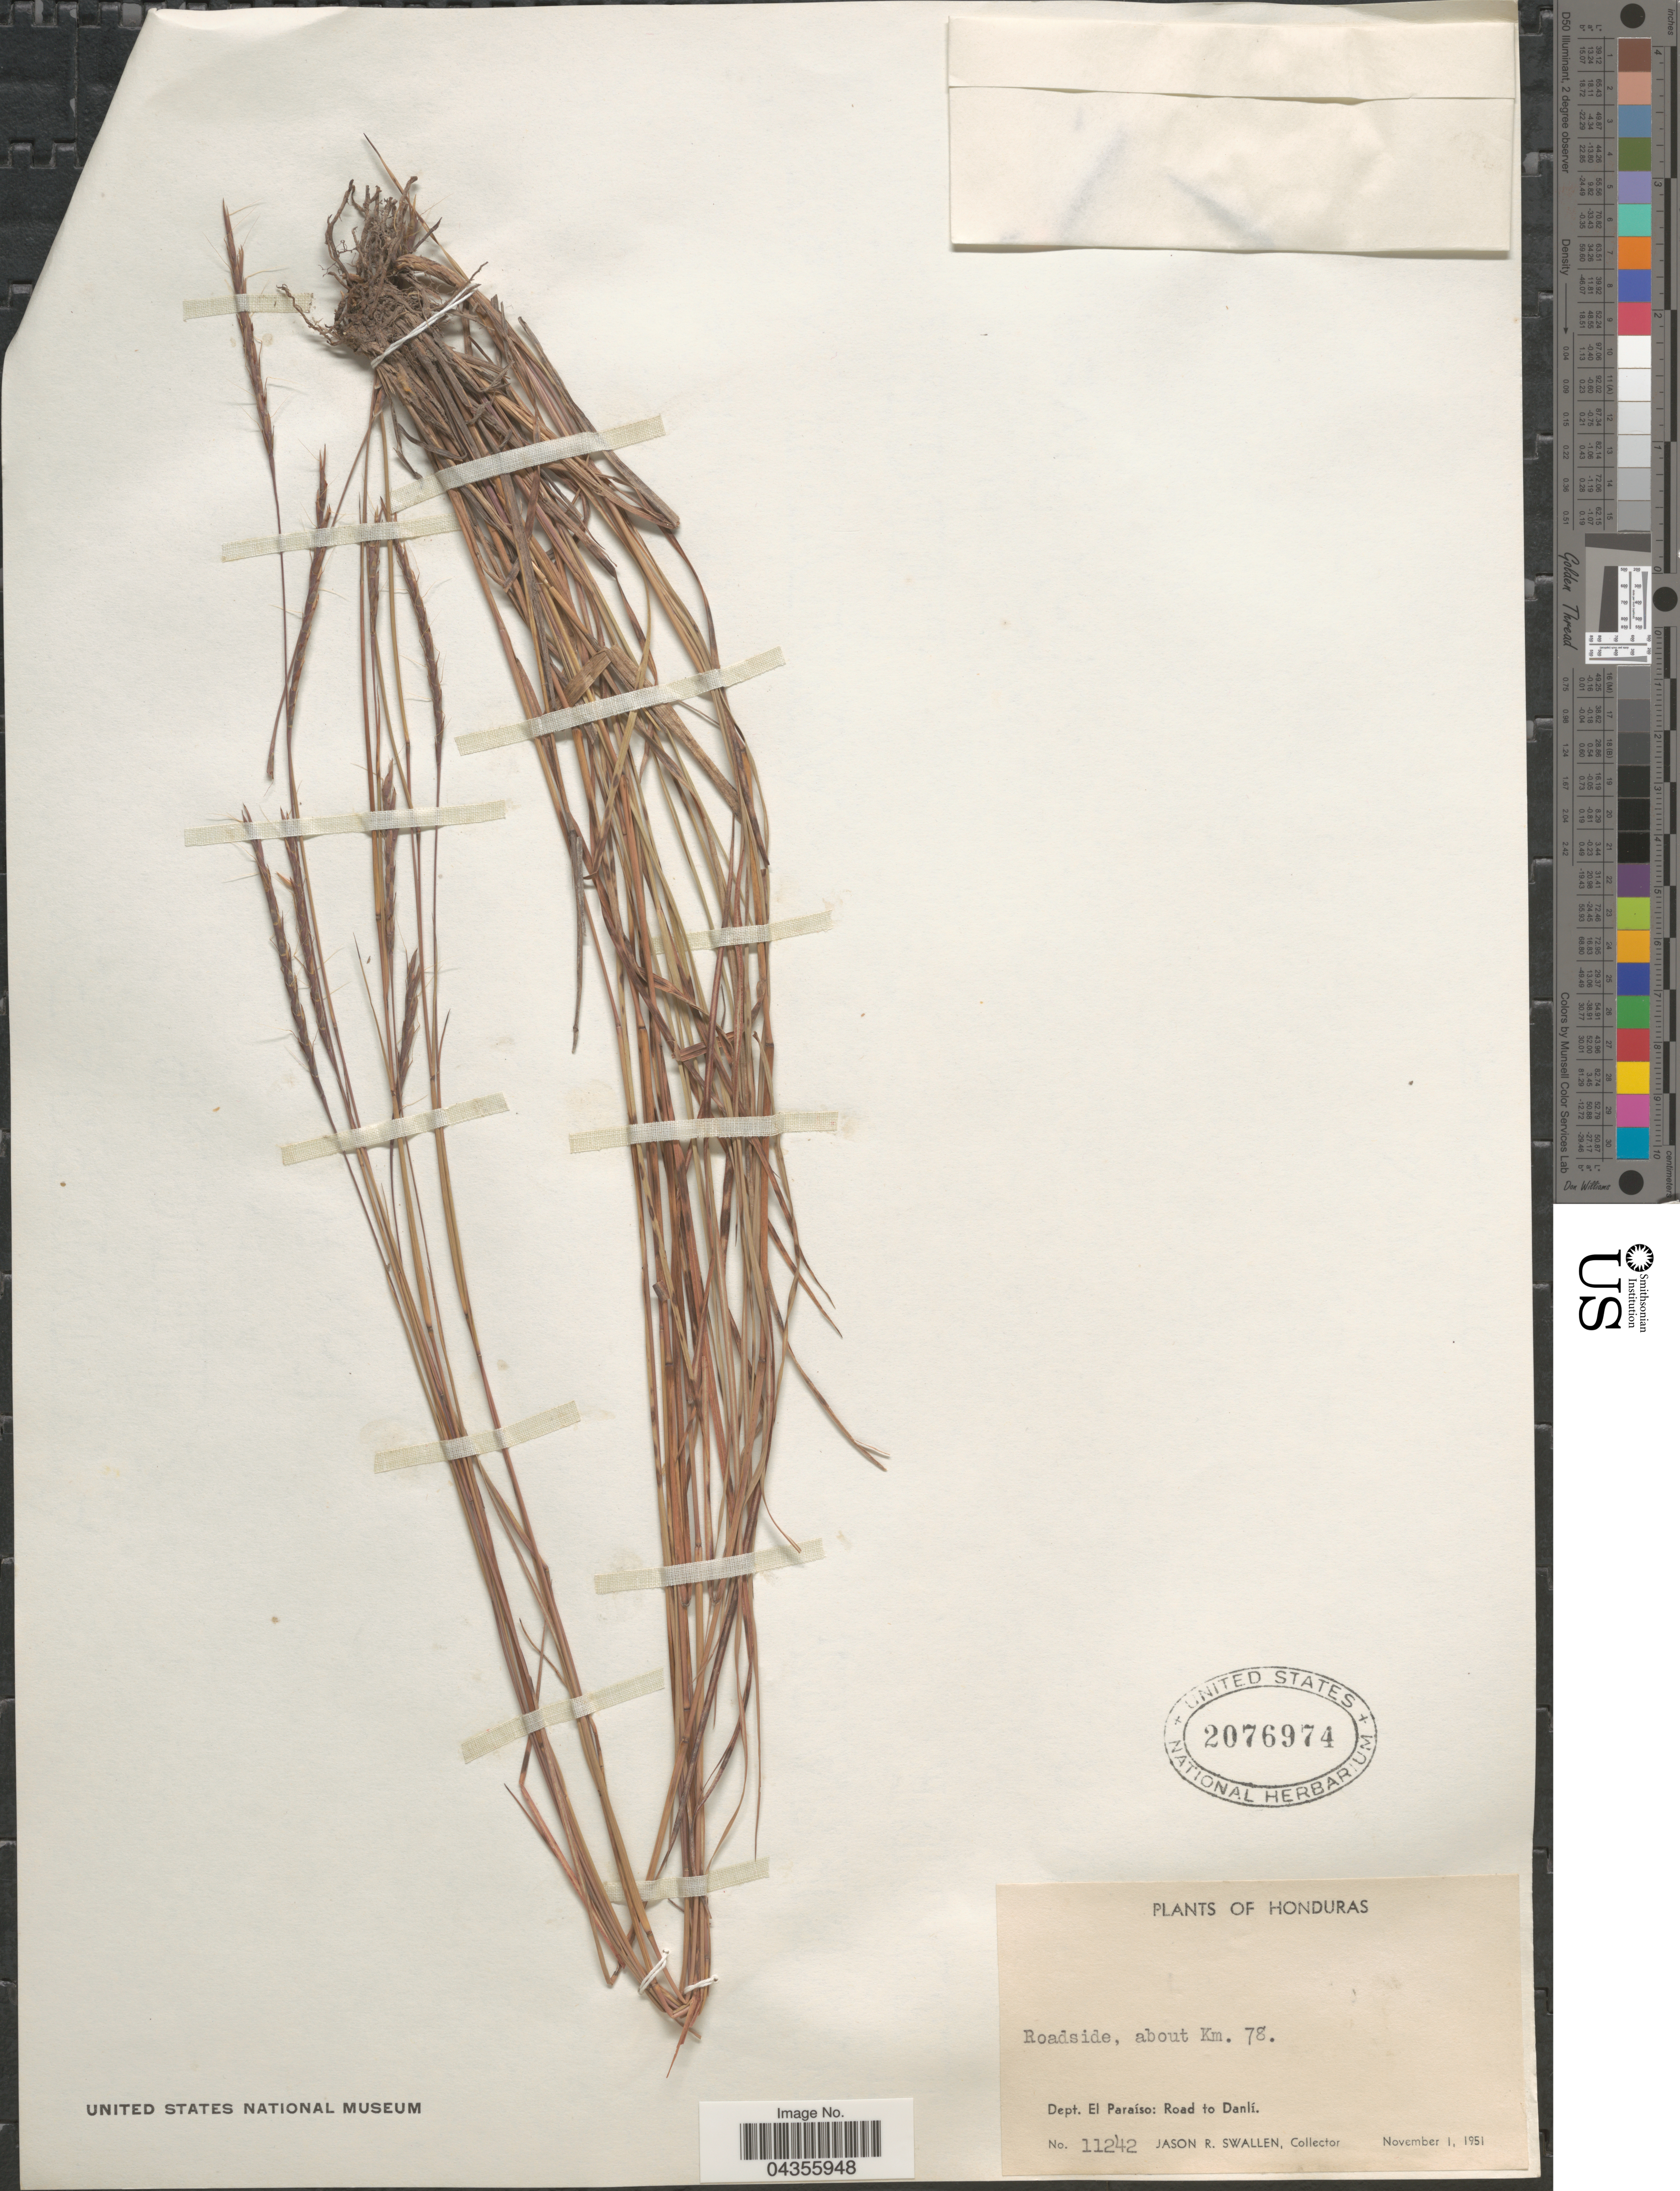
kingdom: Plantae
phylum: Tracheophyta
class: Liliopsida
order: Poales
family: Poaceae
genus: Schizachyrium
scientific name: Schizachyrium tenerum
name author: Nees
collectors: J. R. Swallen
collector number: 11242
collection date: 1951-11-01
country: Honduras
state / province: El Paraiso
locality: Roadside, about Km. 78. Dept. El Paraíso: Road to Danlí.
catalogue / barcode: US 2076974